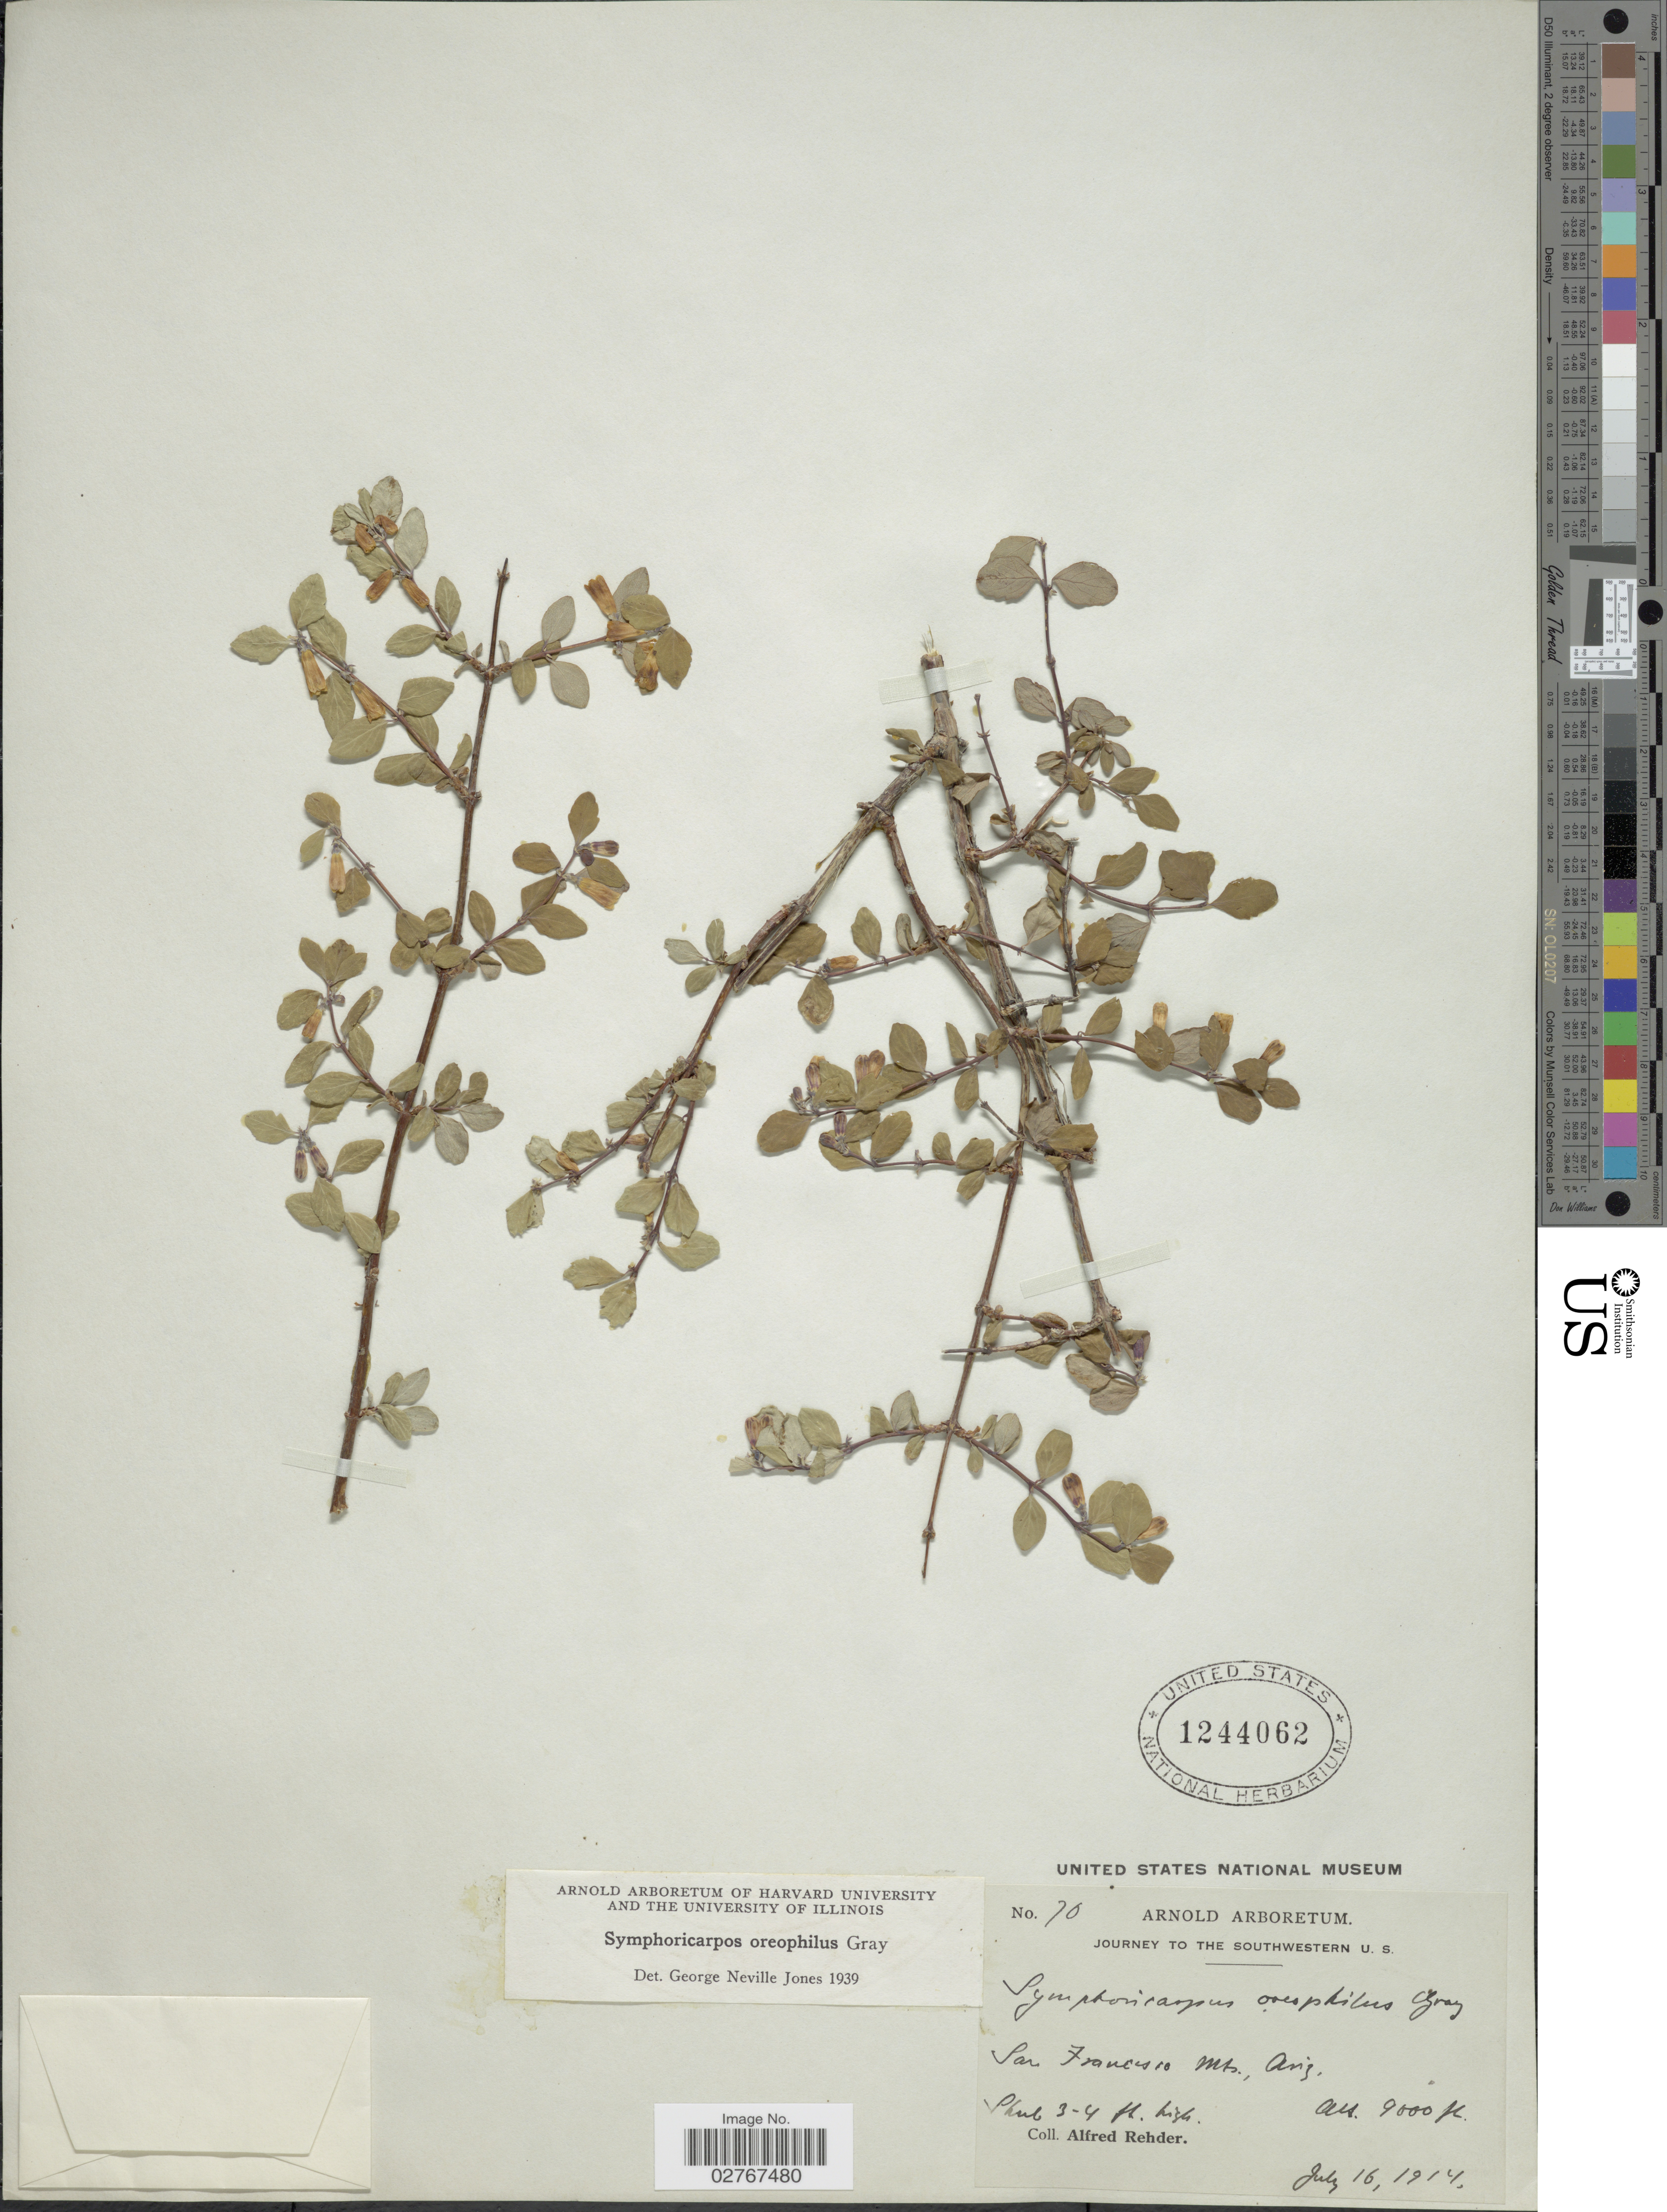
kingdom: Plantae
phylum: Tracheophyta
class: Magnoliopsida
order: Dipsacales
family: Caprifoliaceae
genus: Symphoricarpos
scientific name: Symphoricarpos oreophilus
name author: A. Gray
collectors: A. Rehder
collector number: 70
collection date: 1914-07-16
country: United States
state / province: Arizona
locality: Southwestern U.S., San Francisco Mts., Arig.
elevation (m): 2743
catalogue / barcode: US 1244062